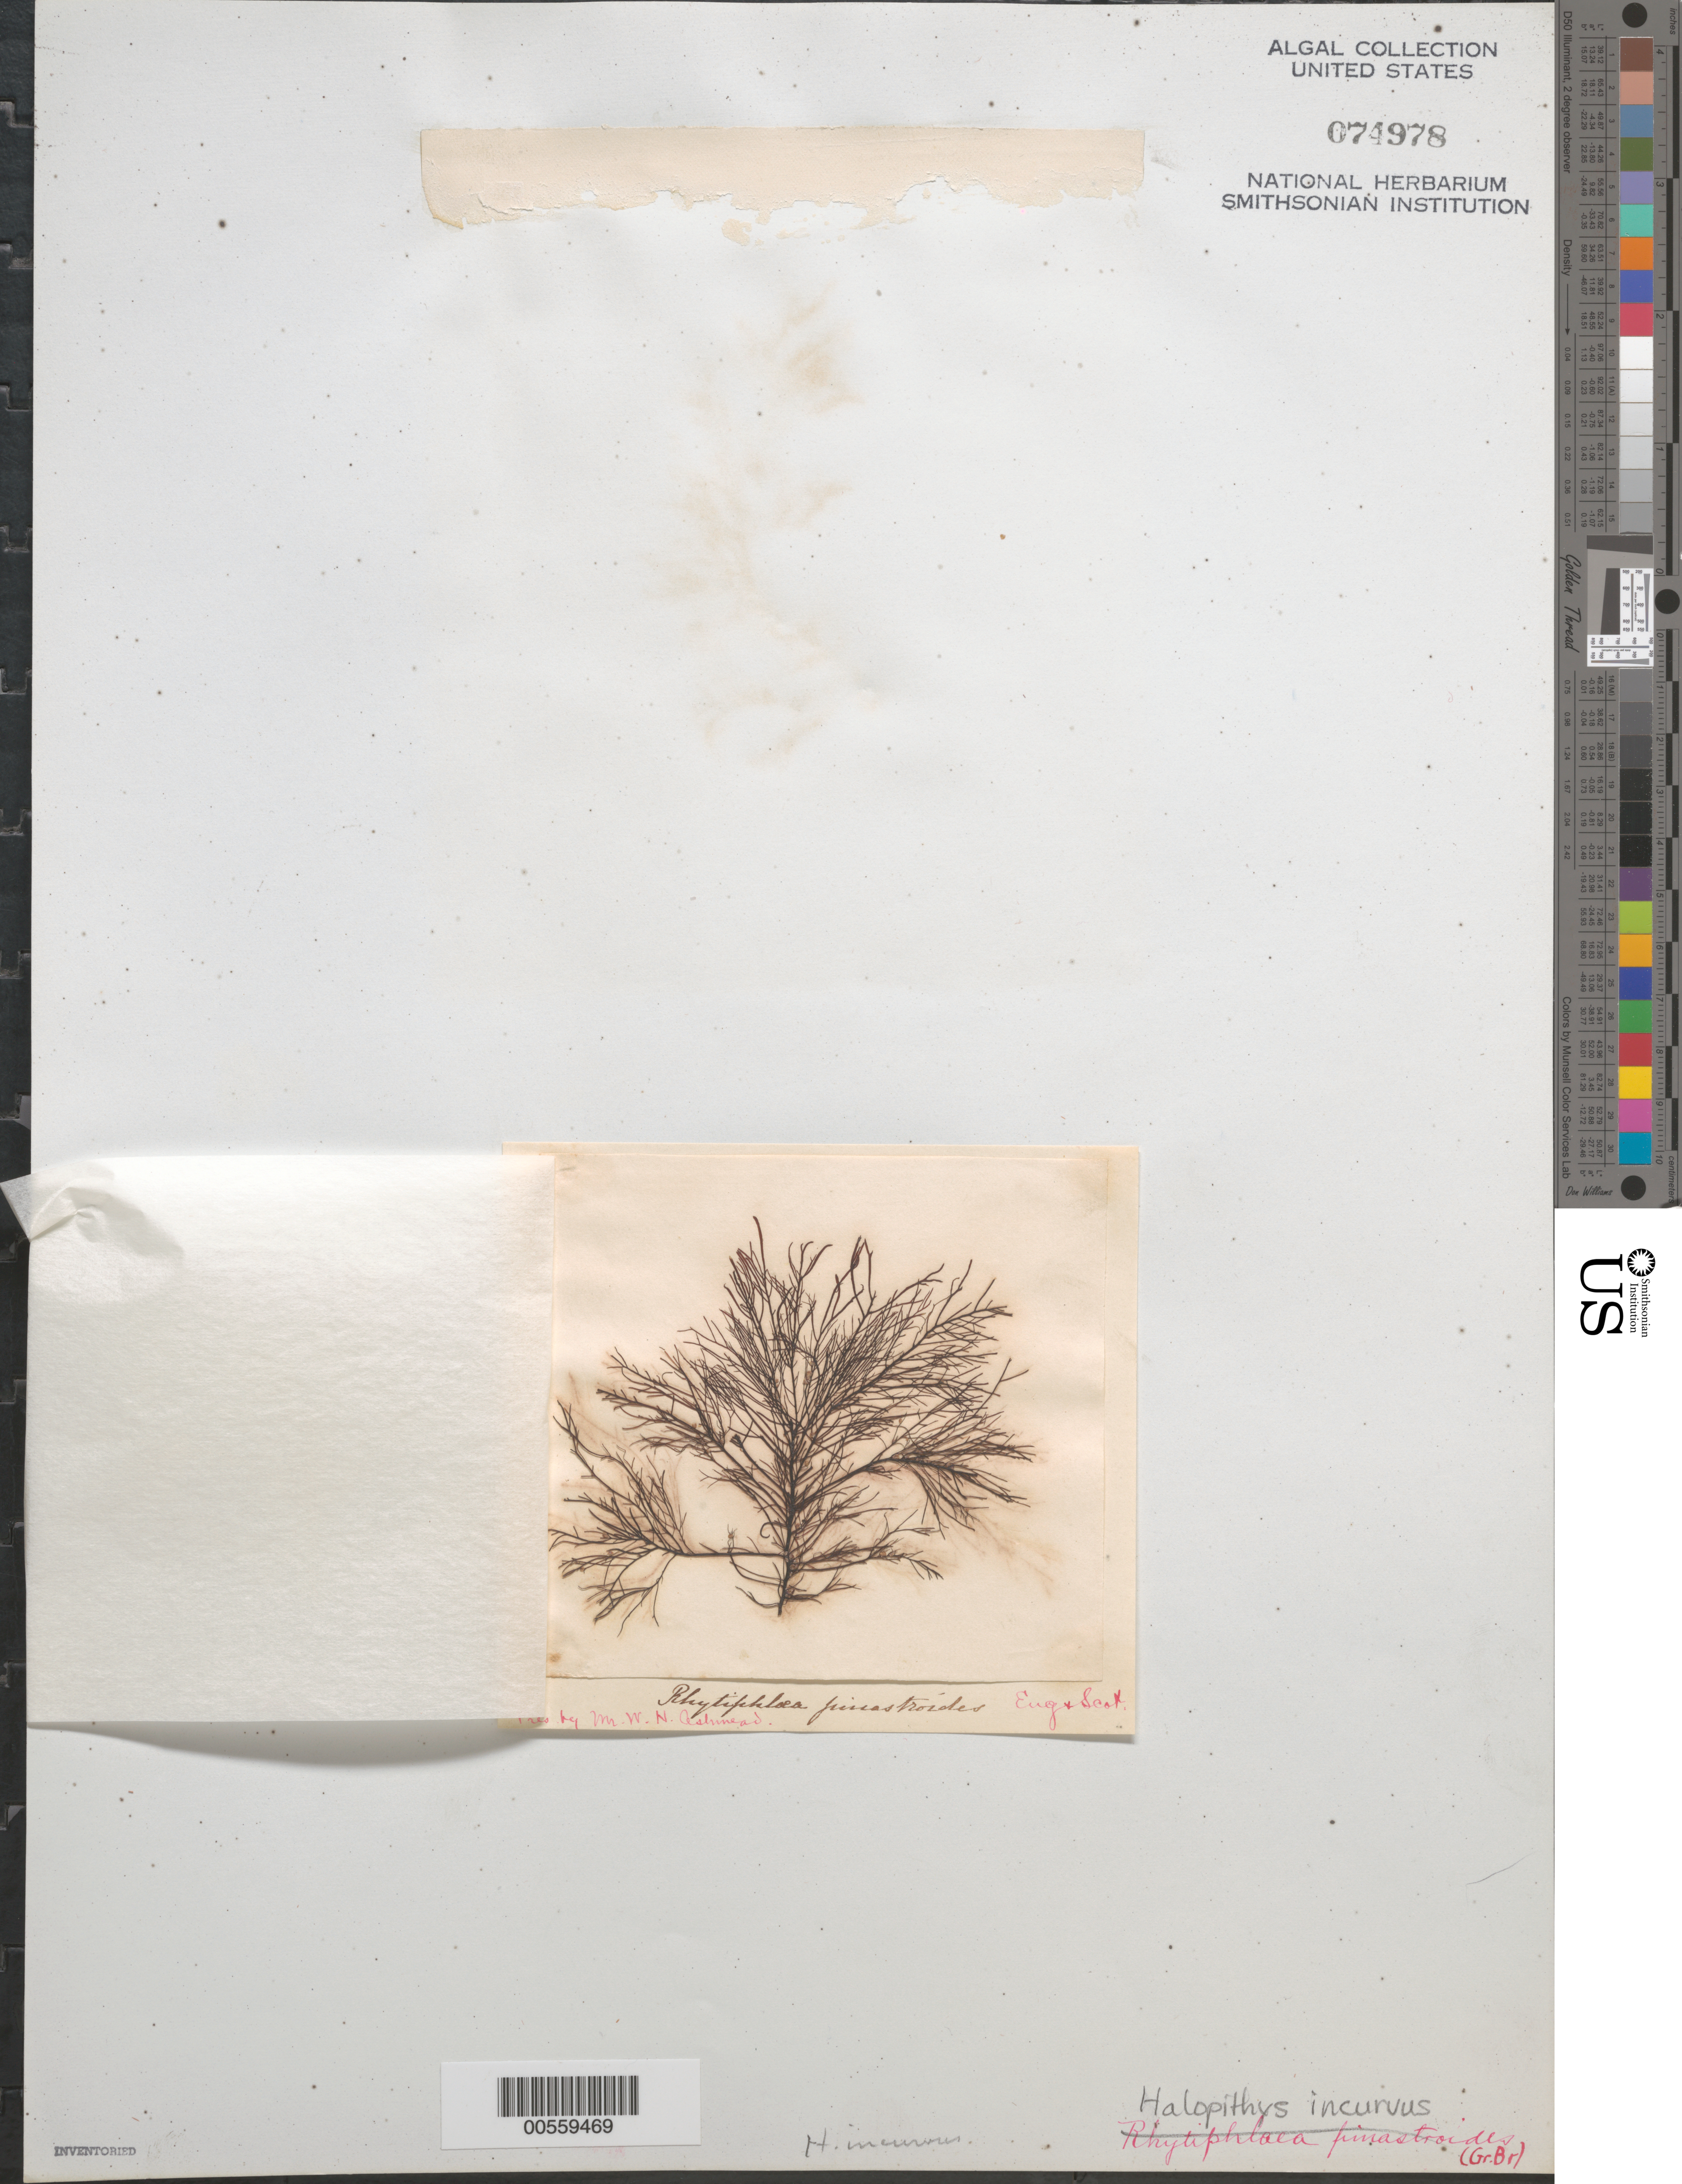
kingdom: Plantae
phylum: Rhodophyta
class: Florideophyceae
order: Ceramiales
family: Rhodomelaceae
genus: Halopithys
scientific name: Halopithys incurvus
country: United Kingdom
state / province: England / Scotland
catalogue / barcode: US 74978